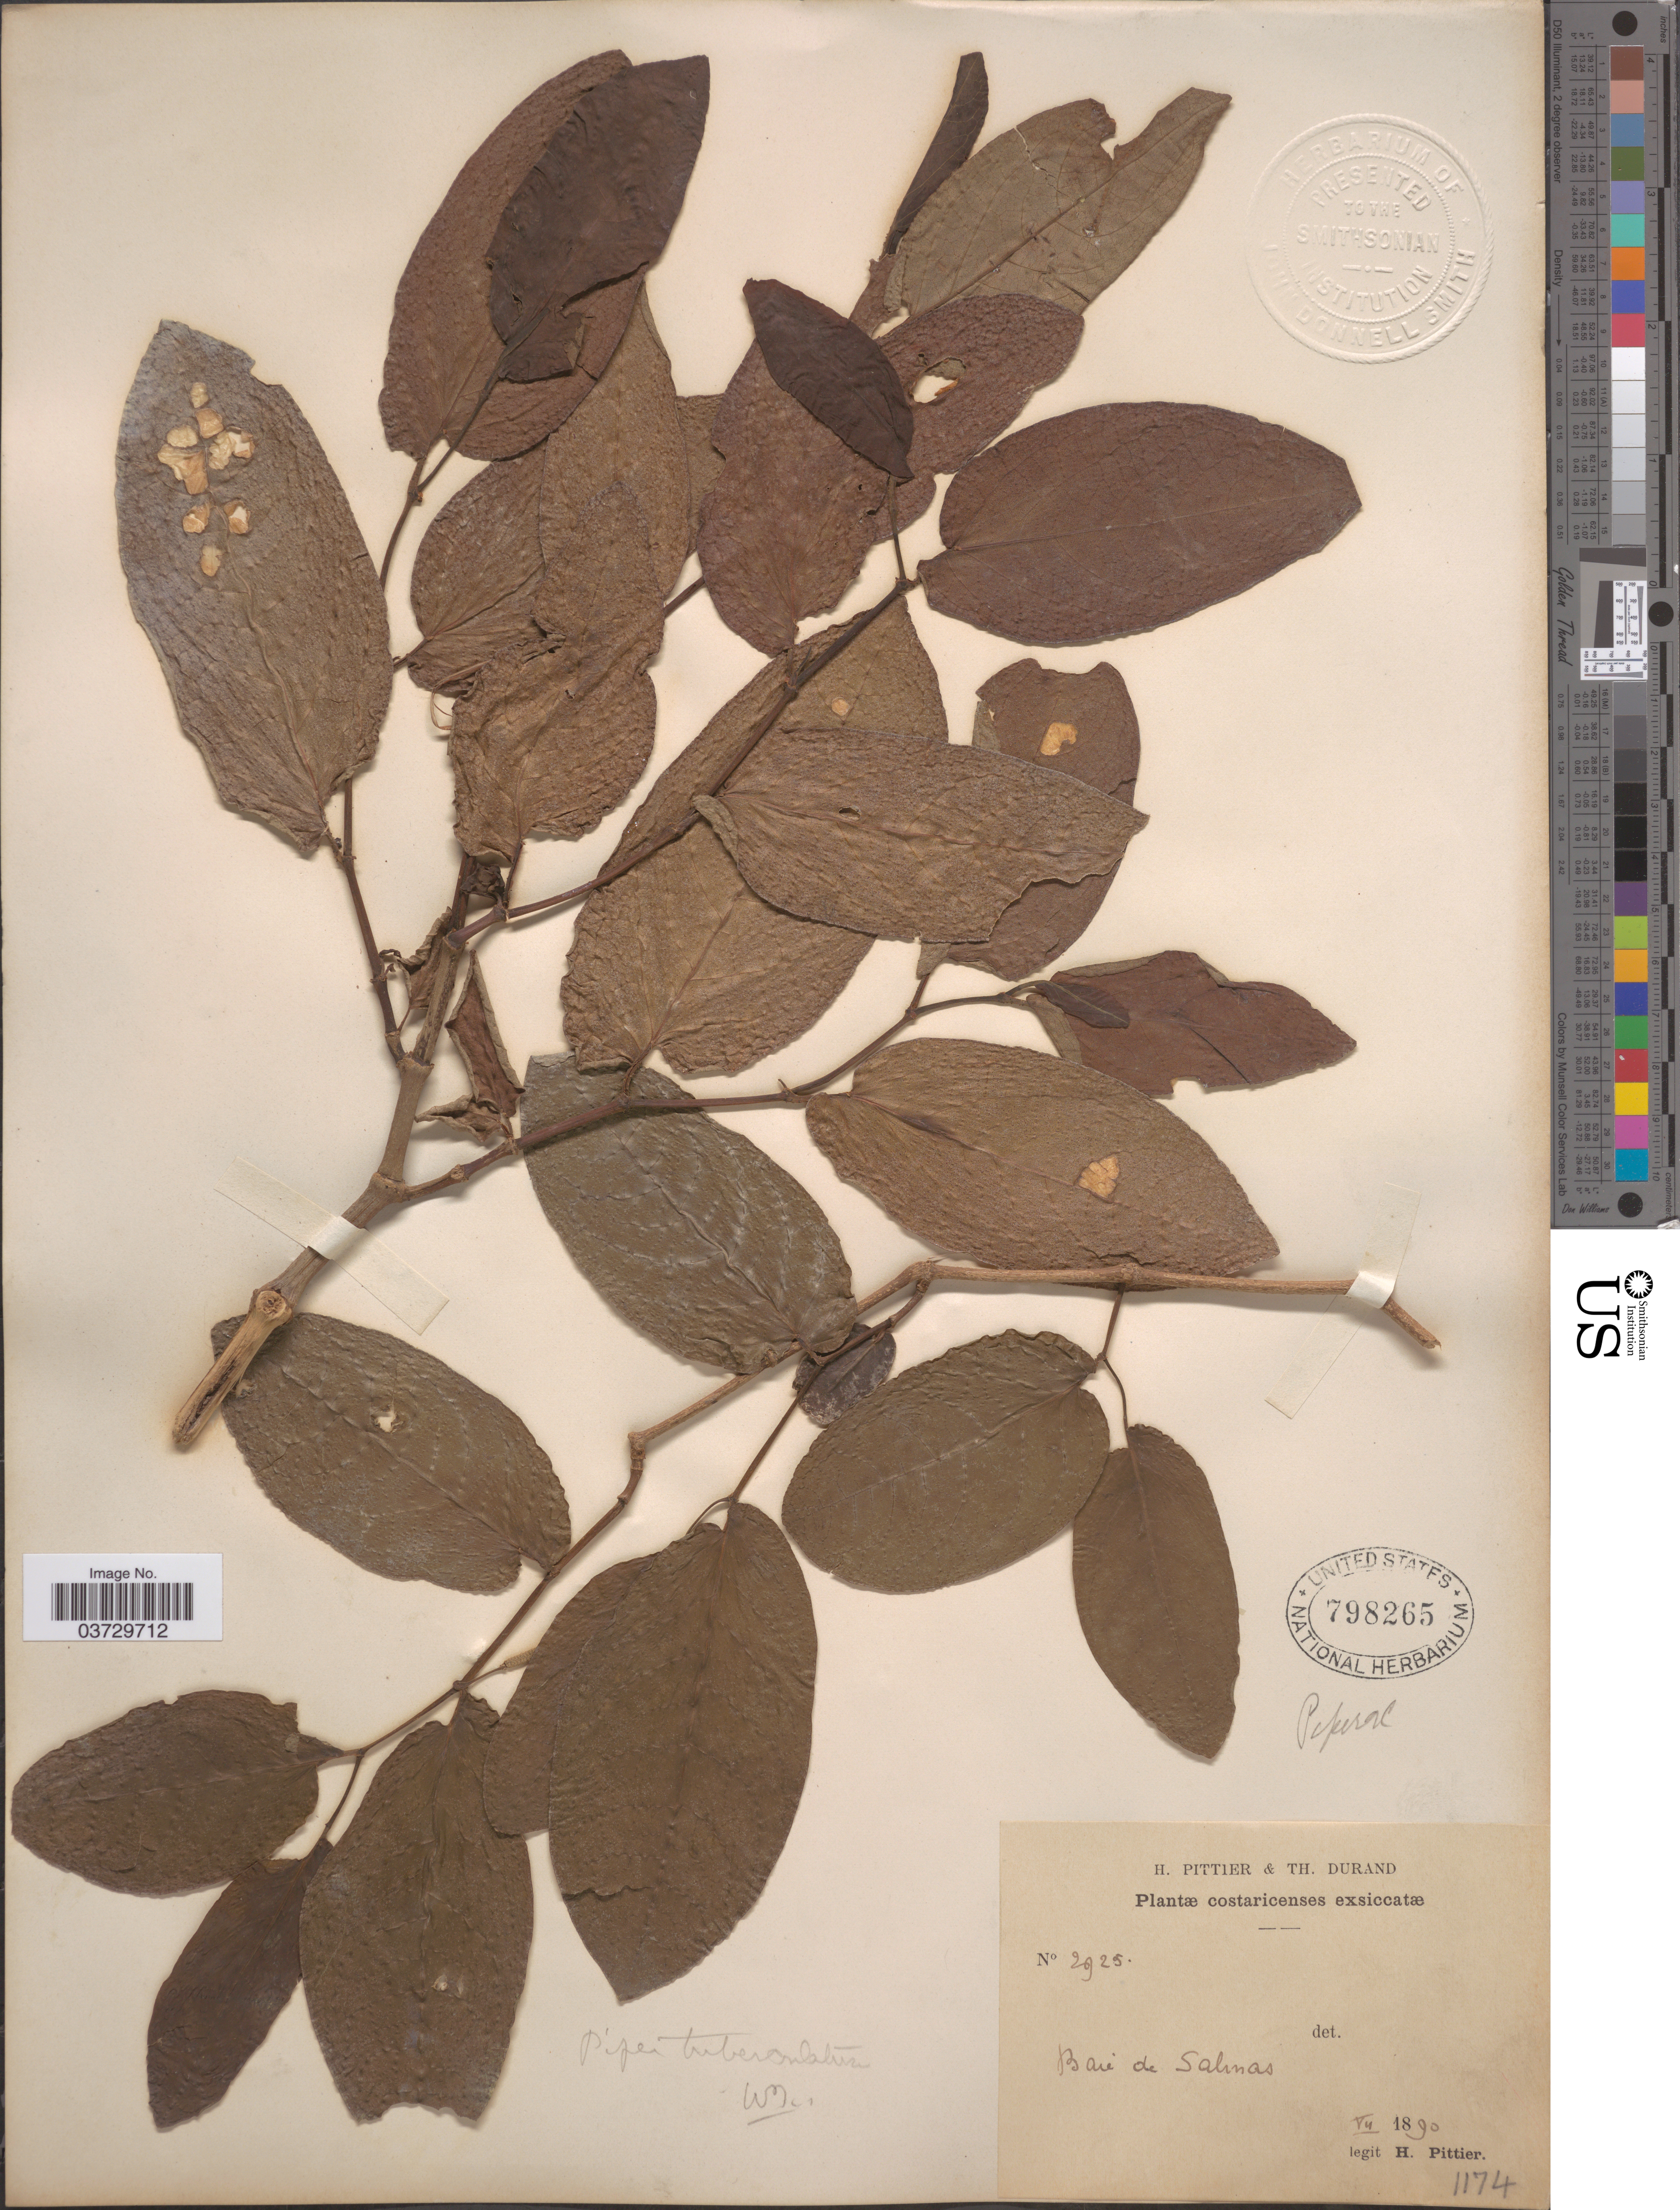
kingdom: Plantae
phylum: Tracheophyta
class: Magnoliopsida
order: Piperales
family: Piperaceae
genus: Piper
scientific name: Piper tuberculatum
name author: Jacq.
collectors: H. F. Pittier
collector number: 2925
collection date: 1890-07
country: Costa Rica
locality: Baie de Salinas.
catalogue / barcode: US 798265